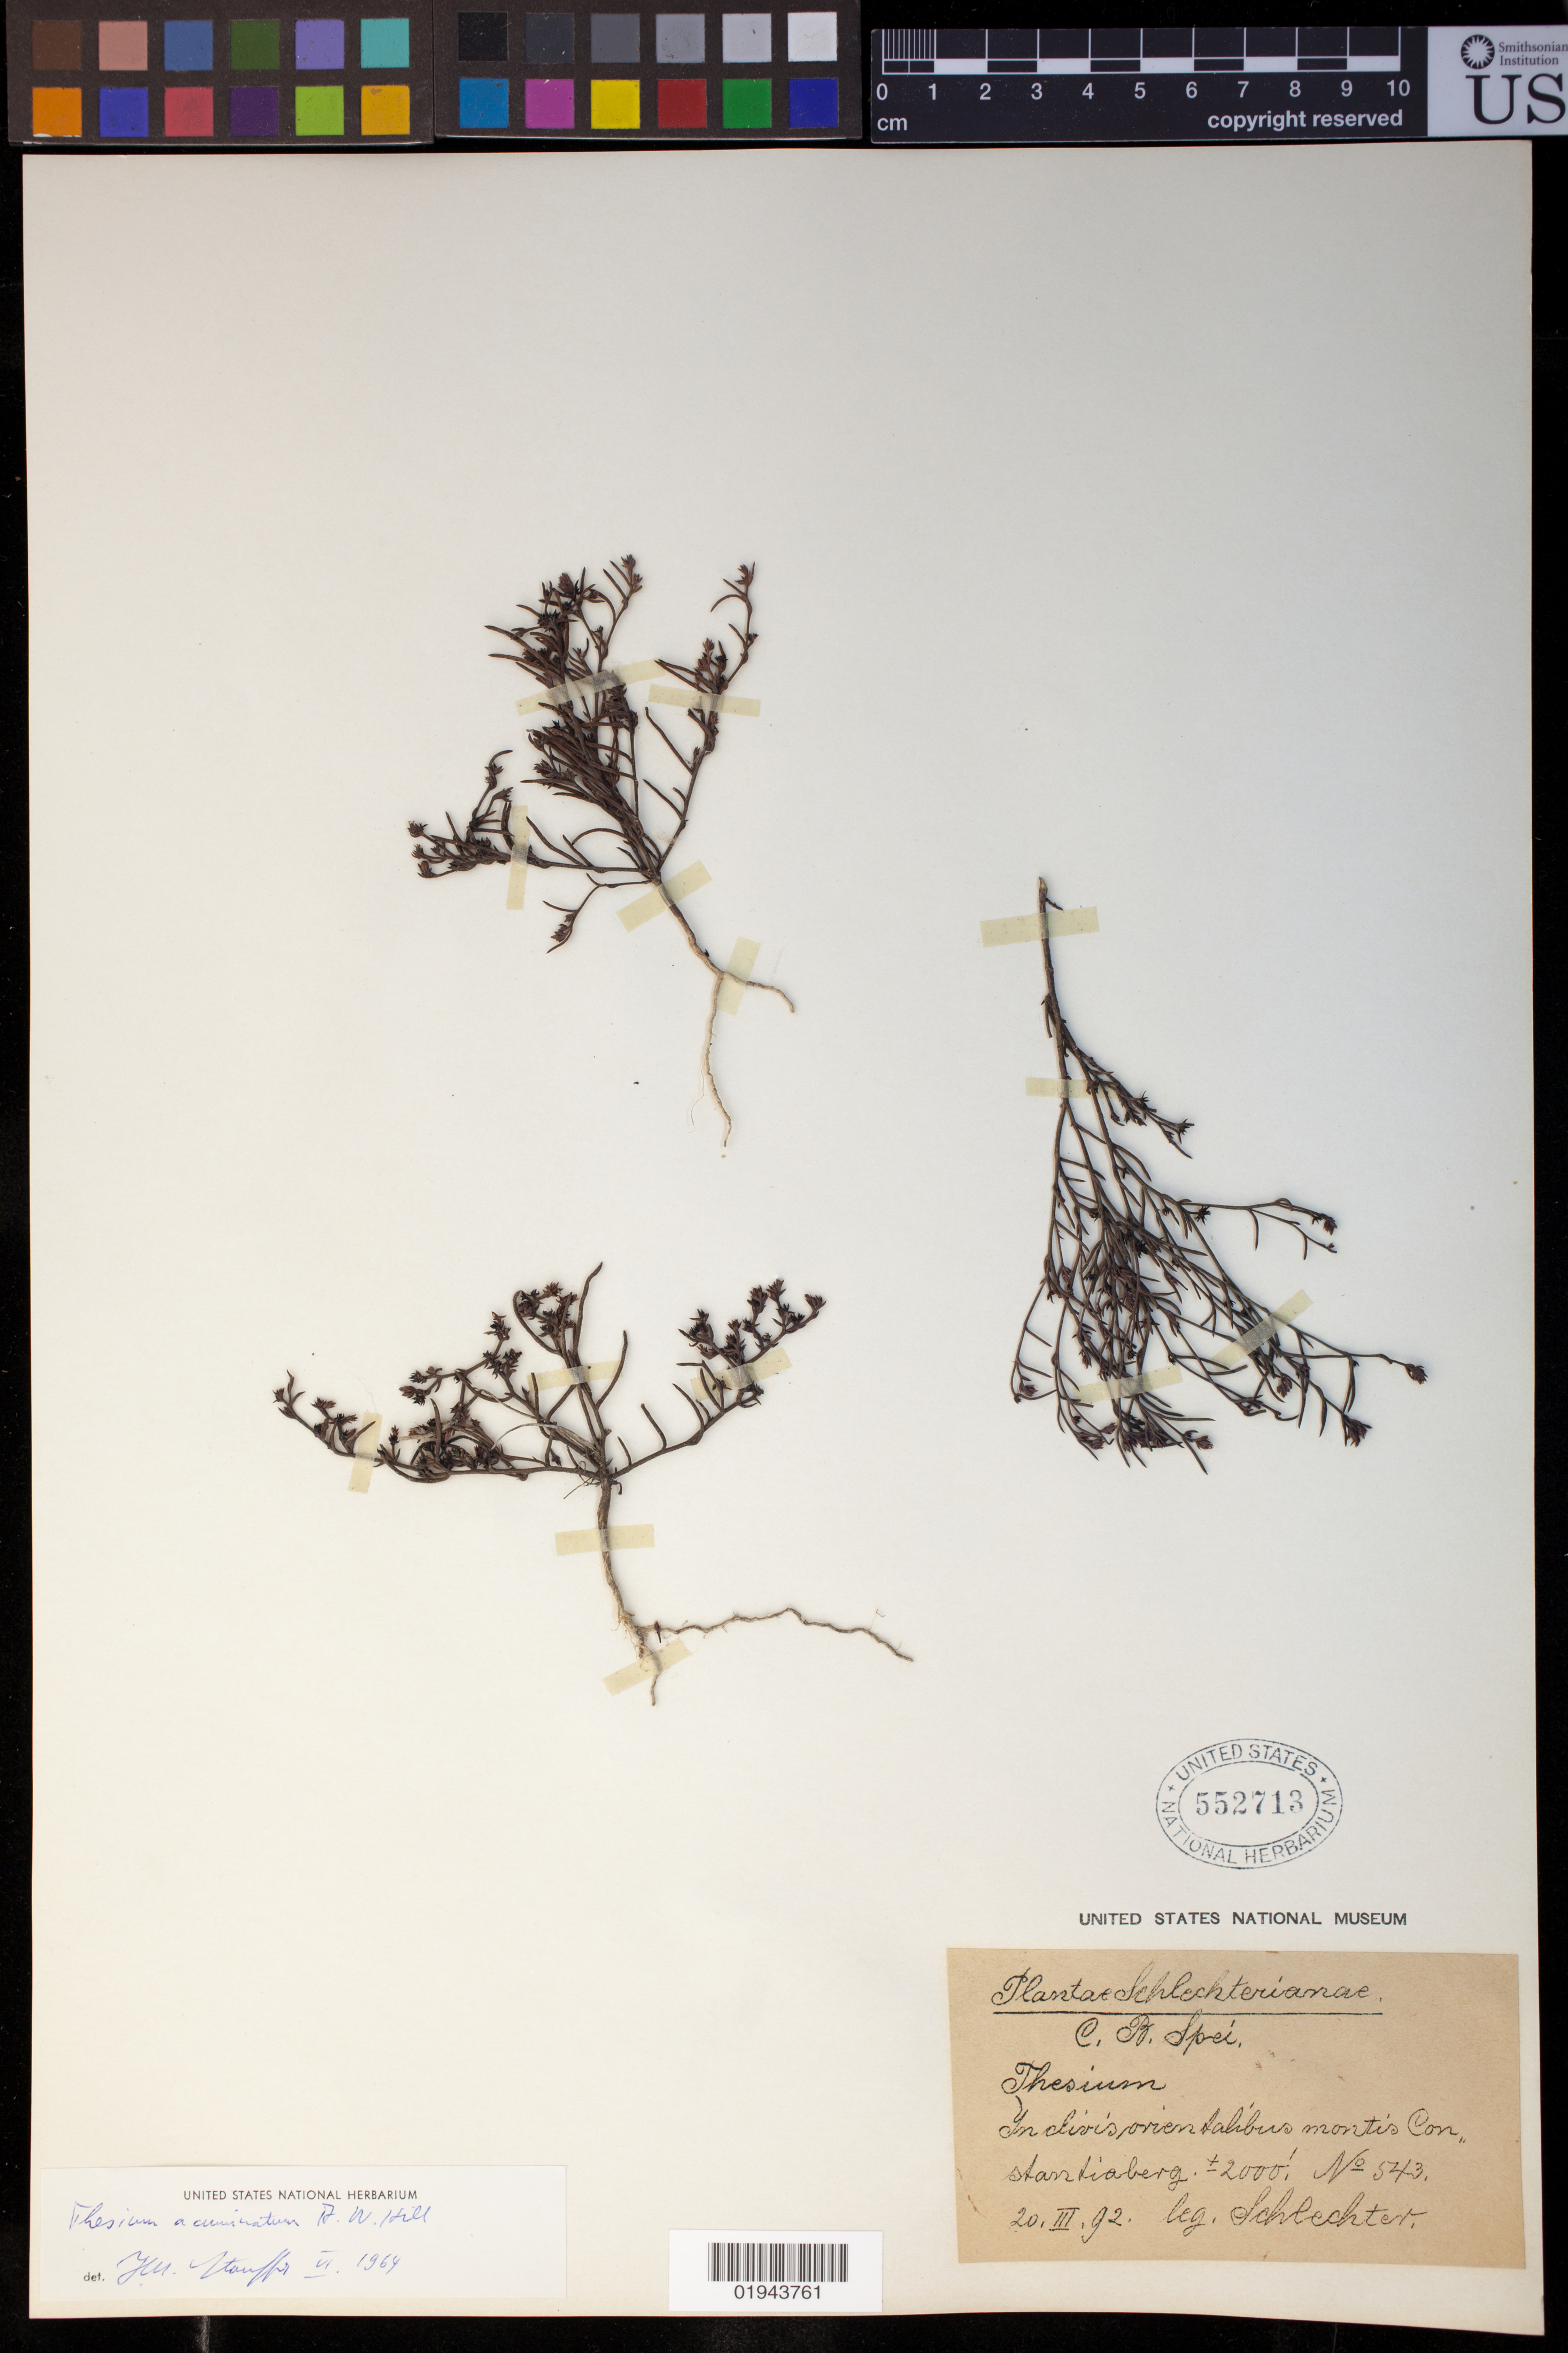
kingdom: Plantae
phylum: Tracheophyta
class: Magnoliopsida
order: Santalales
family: Thesiaceae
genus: Thesium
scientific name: Thesium acuminatum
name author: A.W. Hill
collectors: Schlechter, --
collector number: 543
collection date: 1892-03-20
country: South Africa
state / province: Western Cape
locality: montis Constantiaberg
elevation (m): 610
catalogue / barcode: US 552713